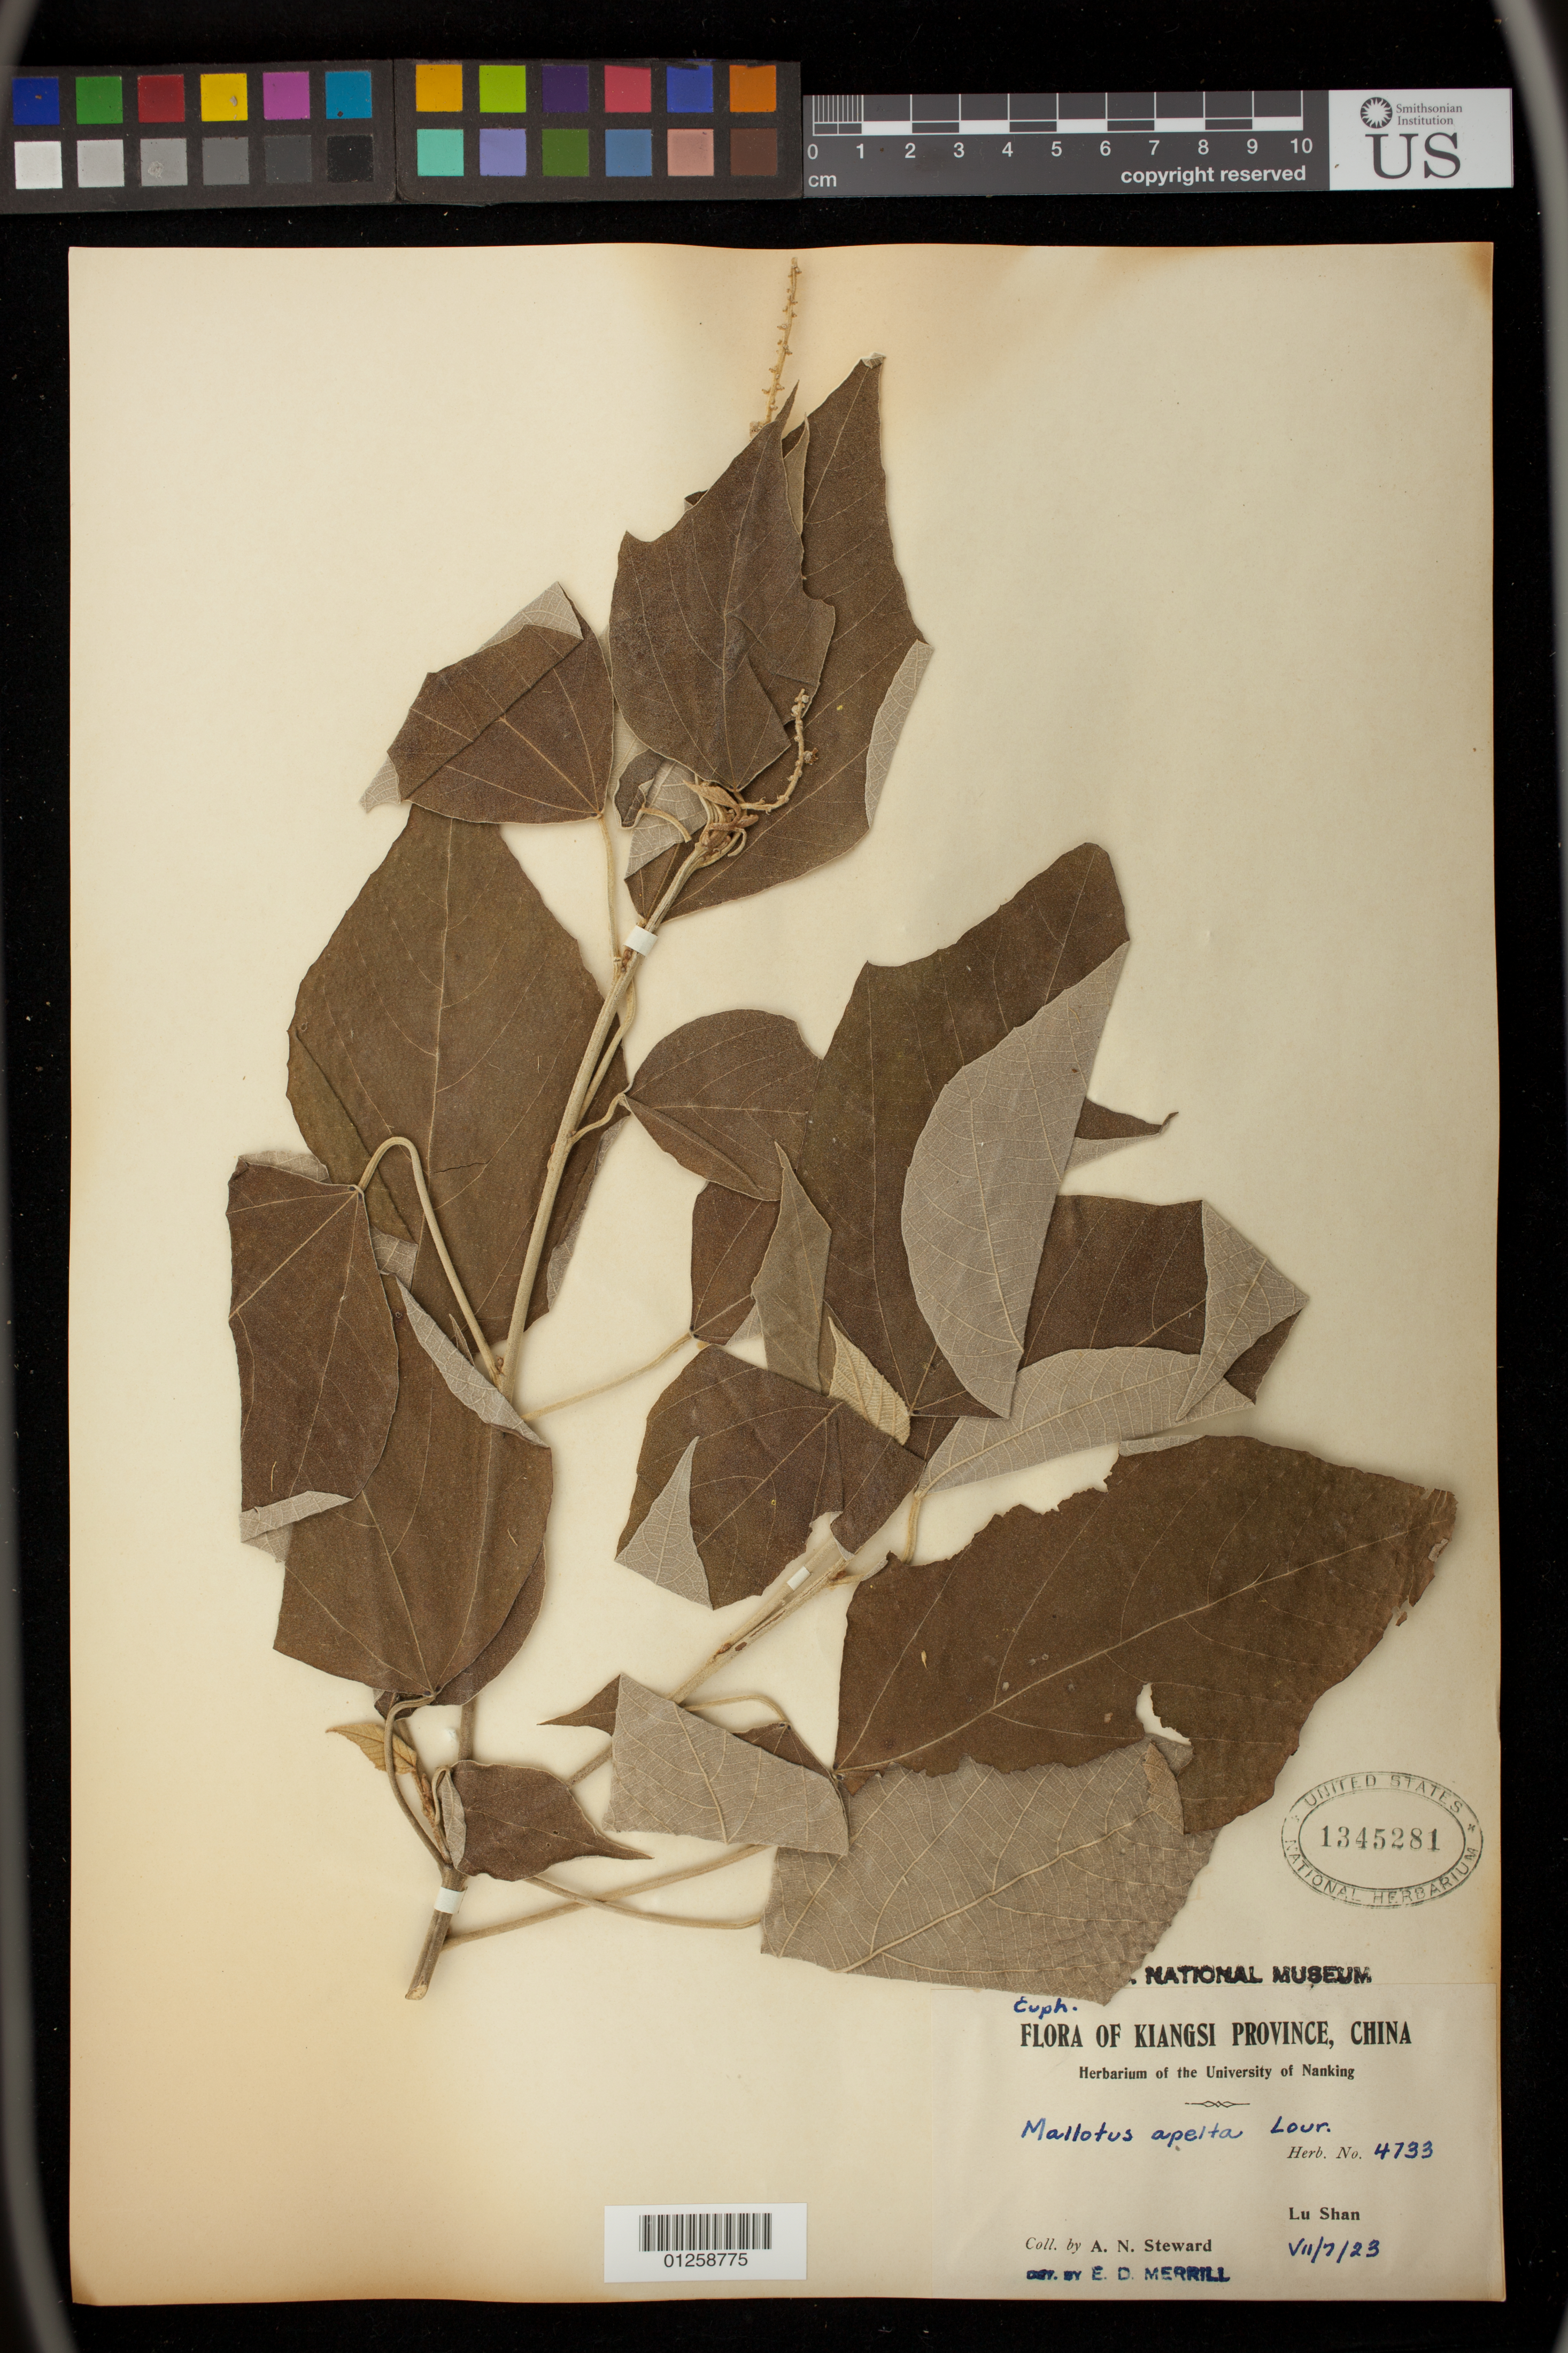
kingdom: Plantae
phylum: Tracheophyta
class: Magnoliopsida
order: Malpighiales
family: Euphorbiaceae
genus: Mallotus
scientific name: Mallotus apelta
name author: (Lour.) Müll. Arg.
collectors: A. Steward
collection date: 1923-07-07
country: China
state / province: Jiangxi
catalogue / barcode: US 1345281